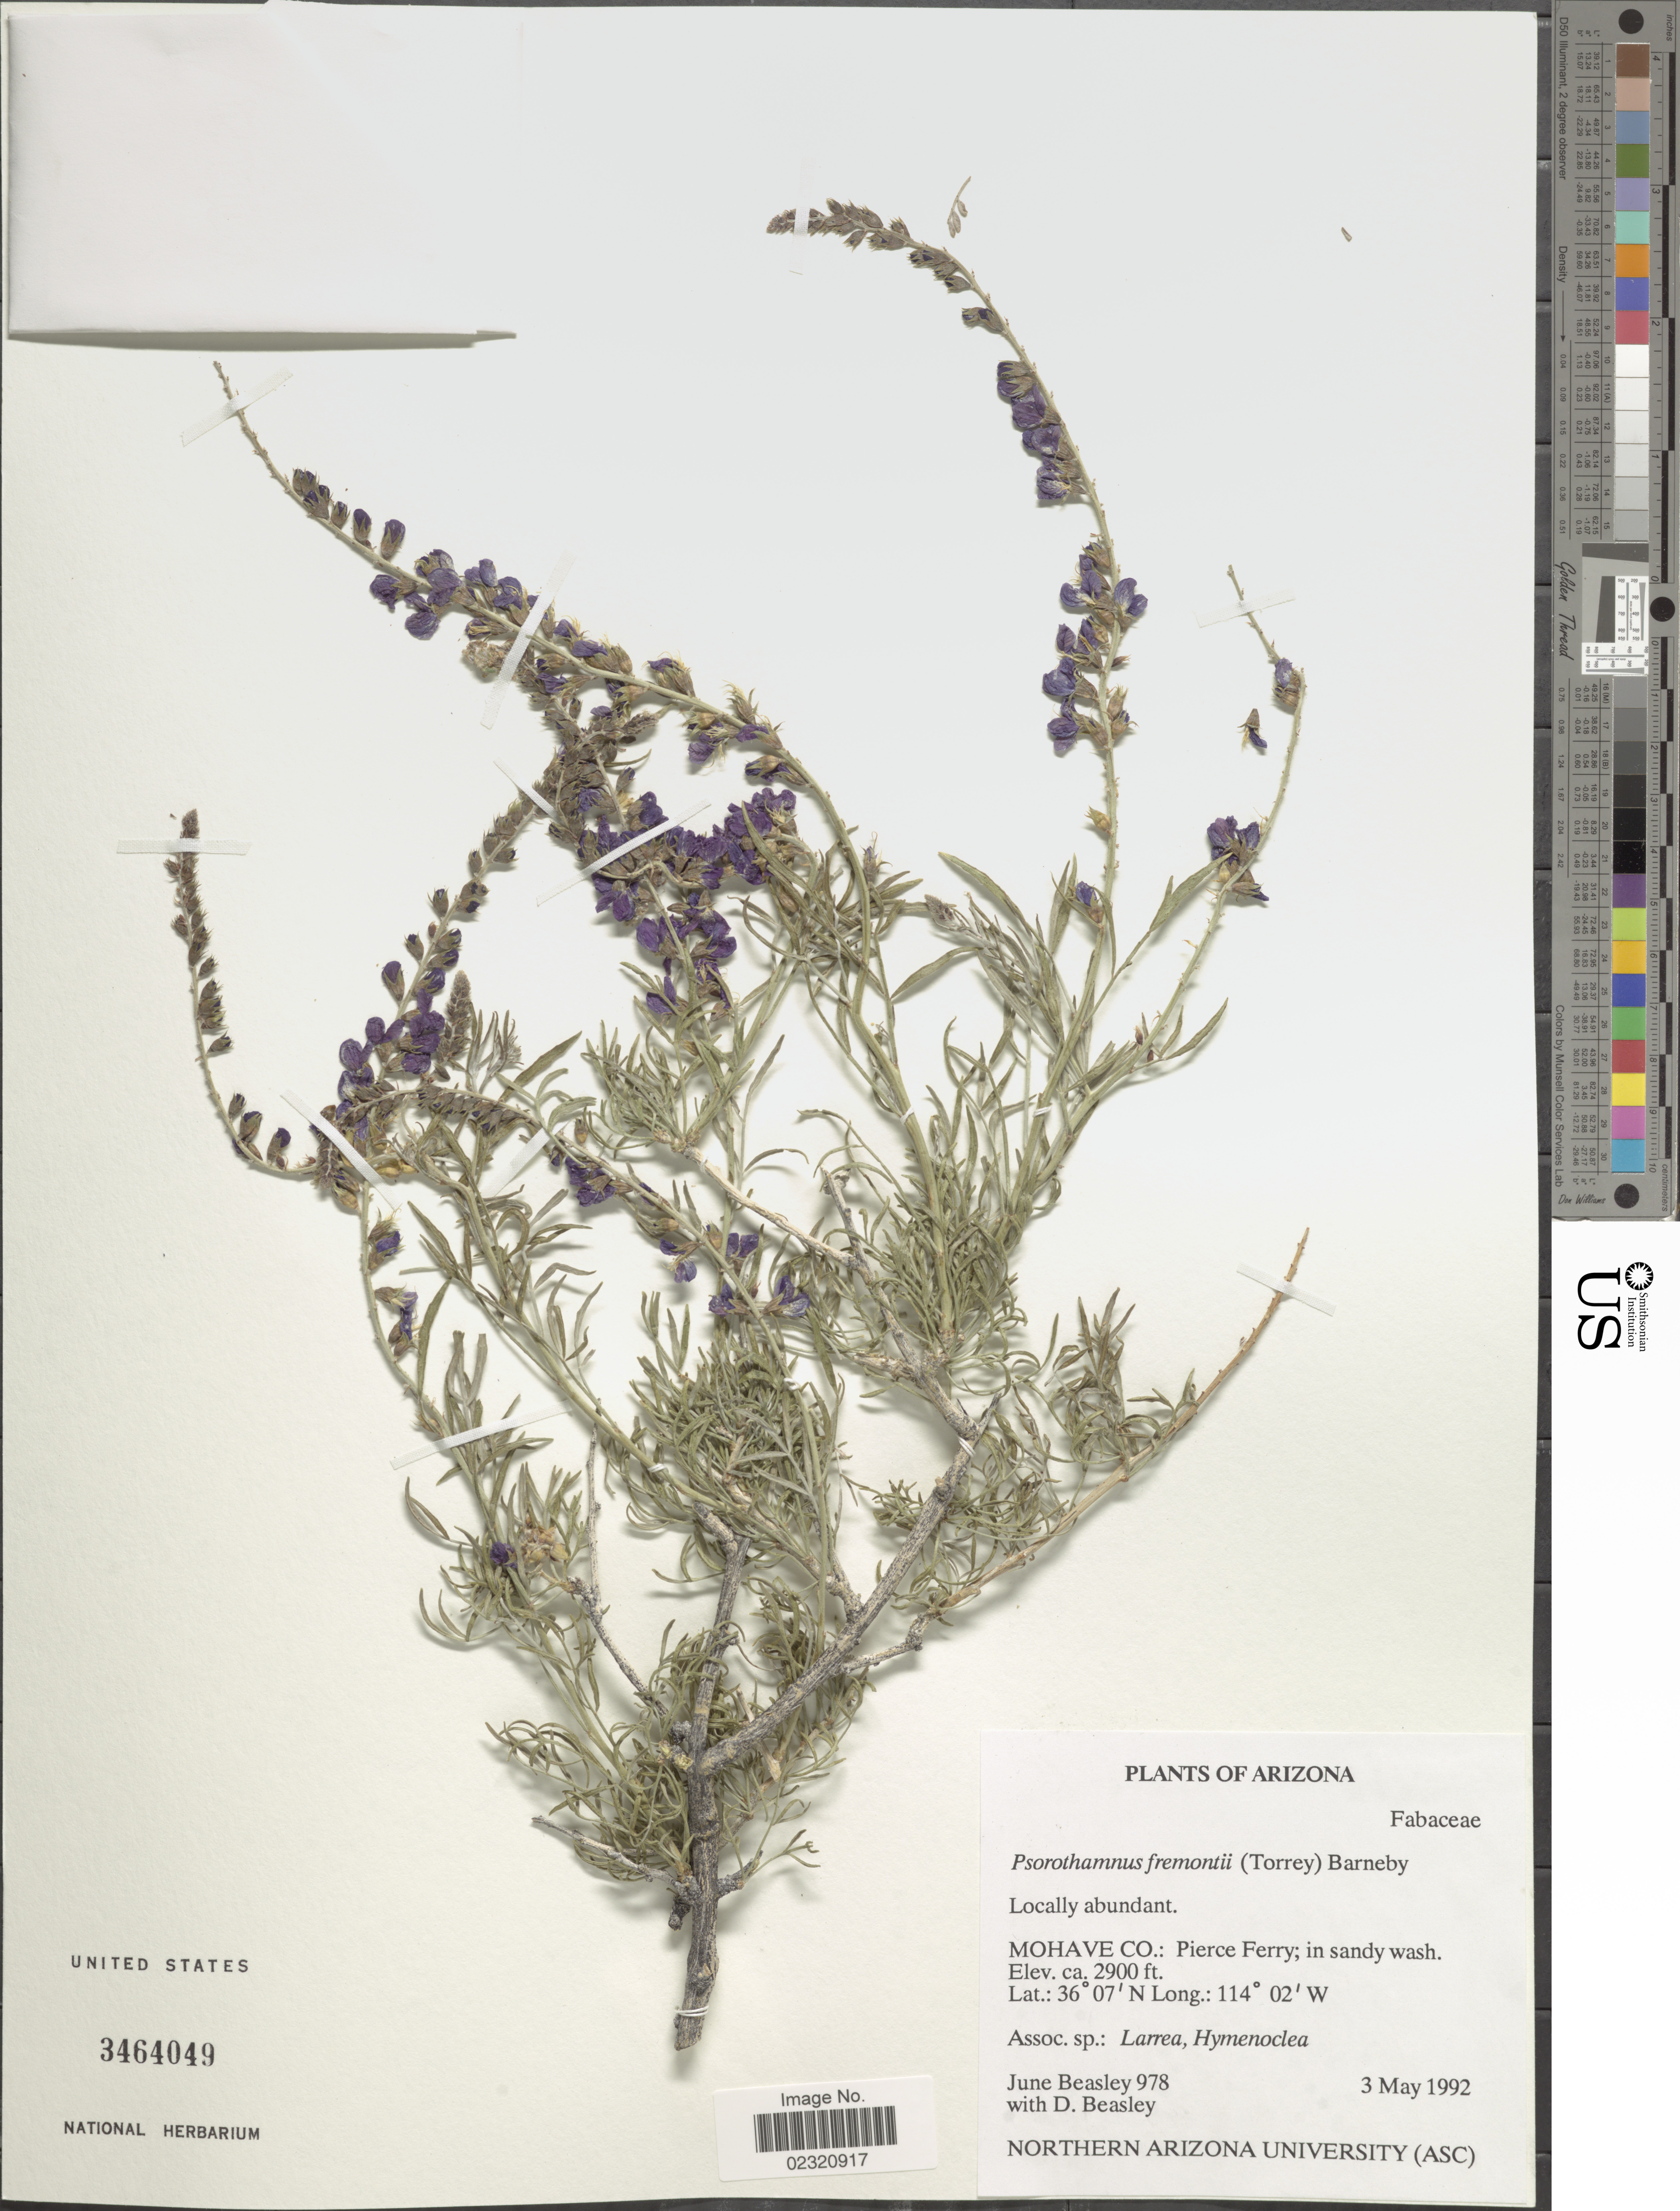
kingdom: Plantae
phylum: Tracheophyta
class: Magnoliopsida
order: Fabales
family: Fabaceae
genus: Psorothamnus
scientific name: Psorothamnus fremontii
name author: (Torr. ex A. Gray) Barneby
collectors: J. Beasley & D. Beasley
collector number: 978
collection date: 1992-05-03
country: United States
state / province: Arizona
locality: Mohave Co,: Pierce Ferry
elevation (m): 884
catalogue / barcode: US 3464049